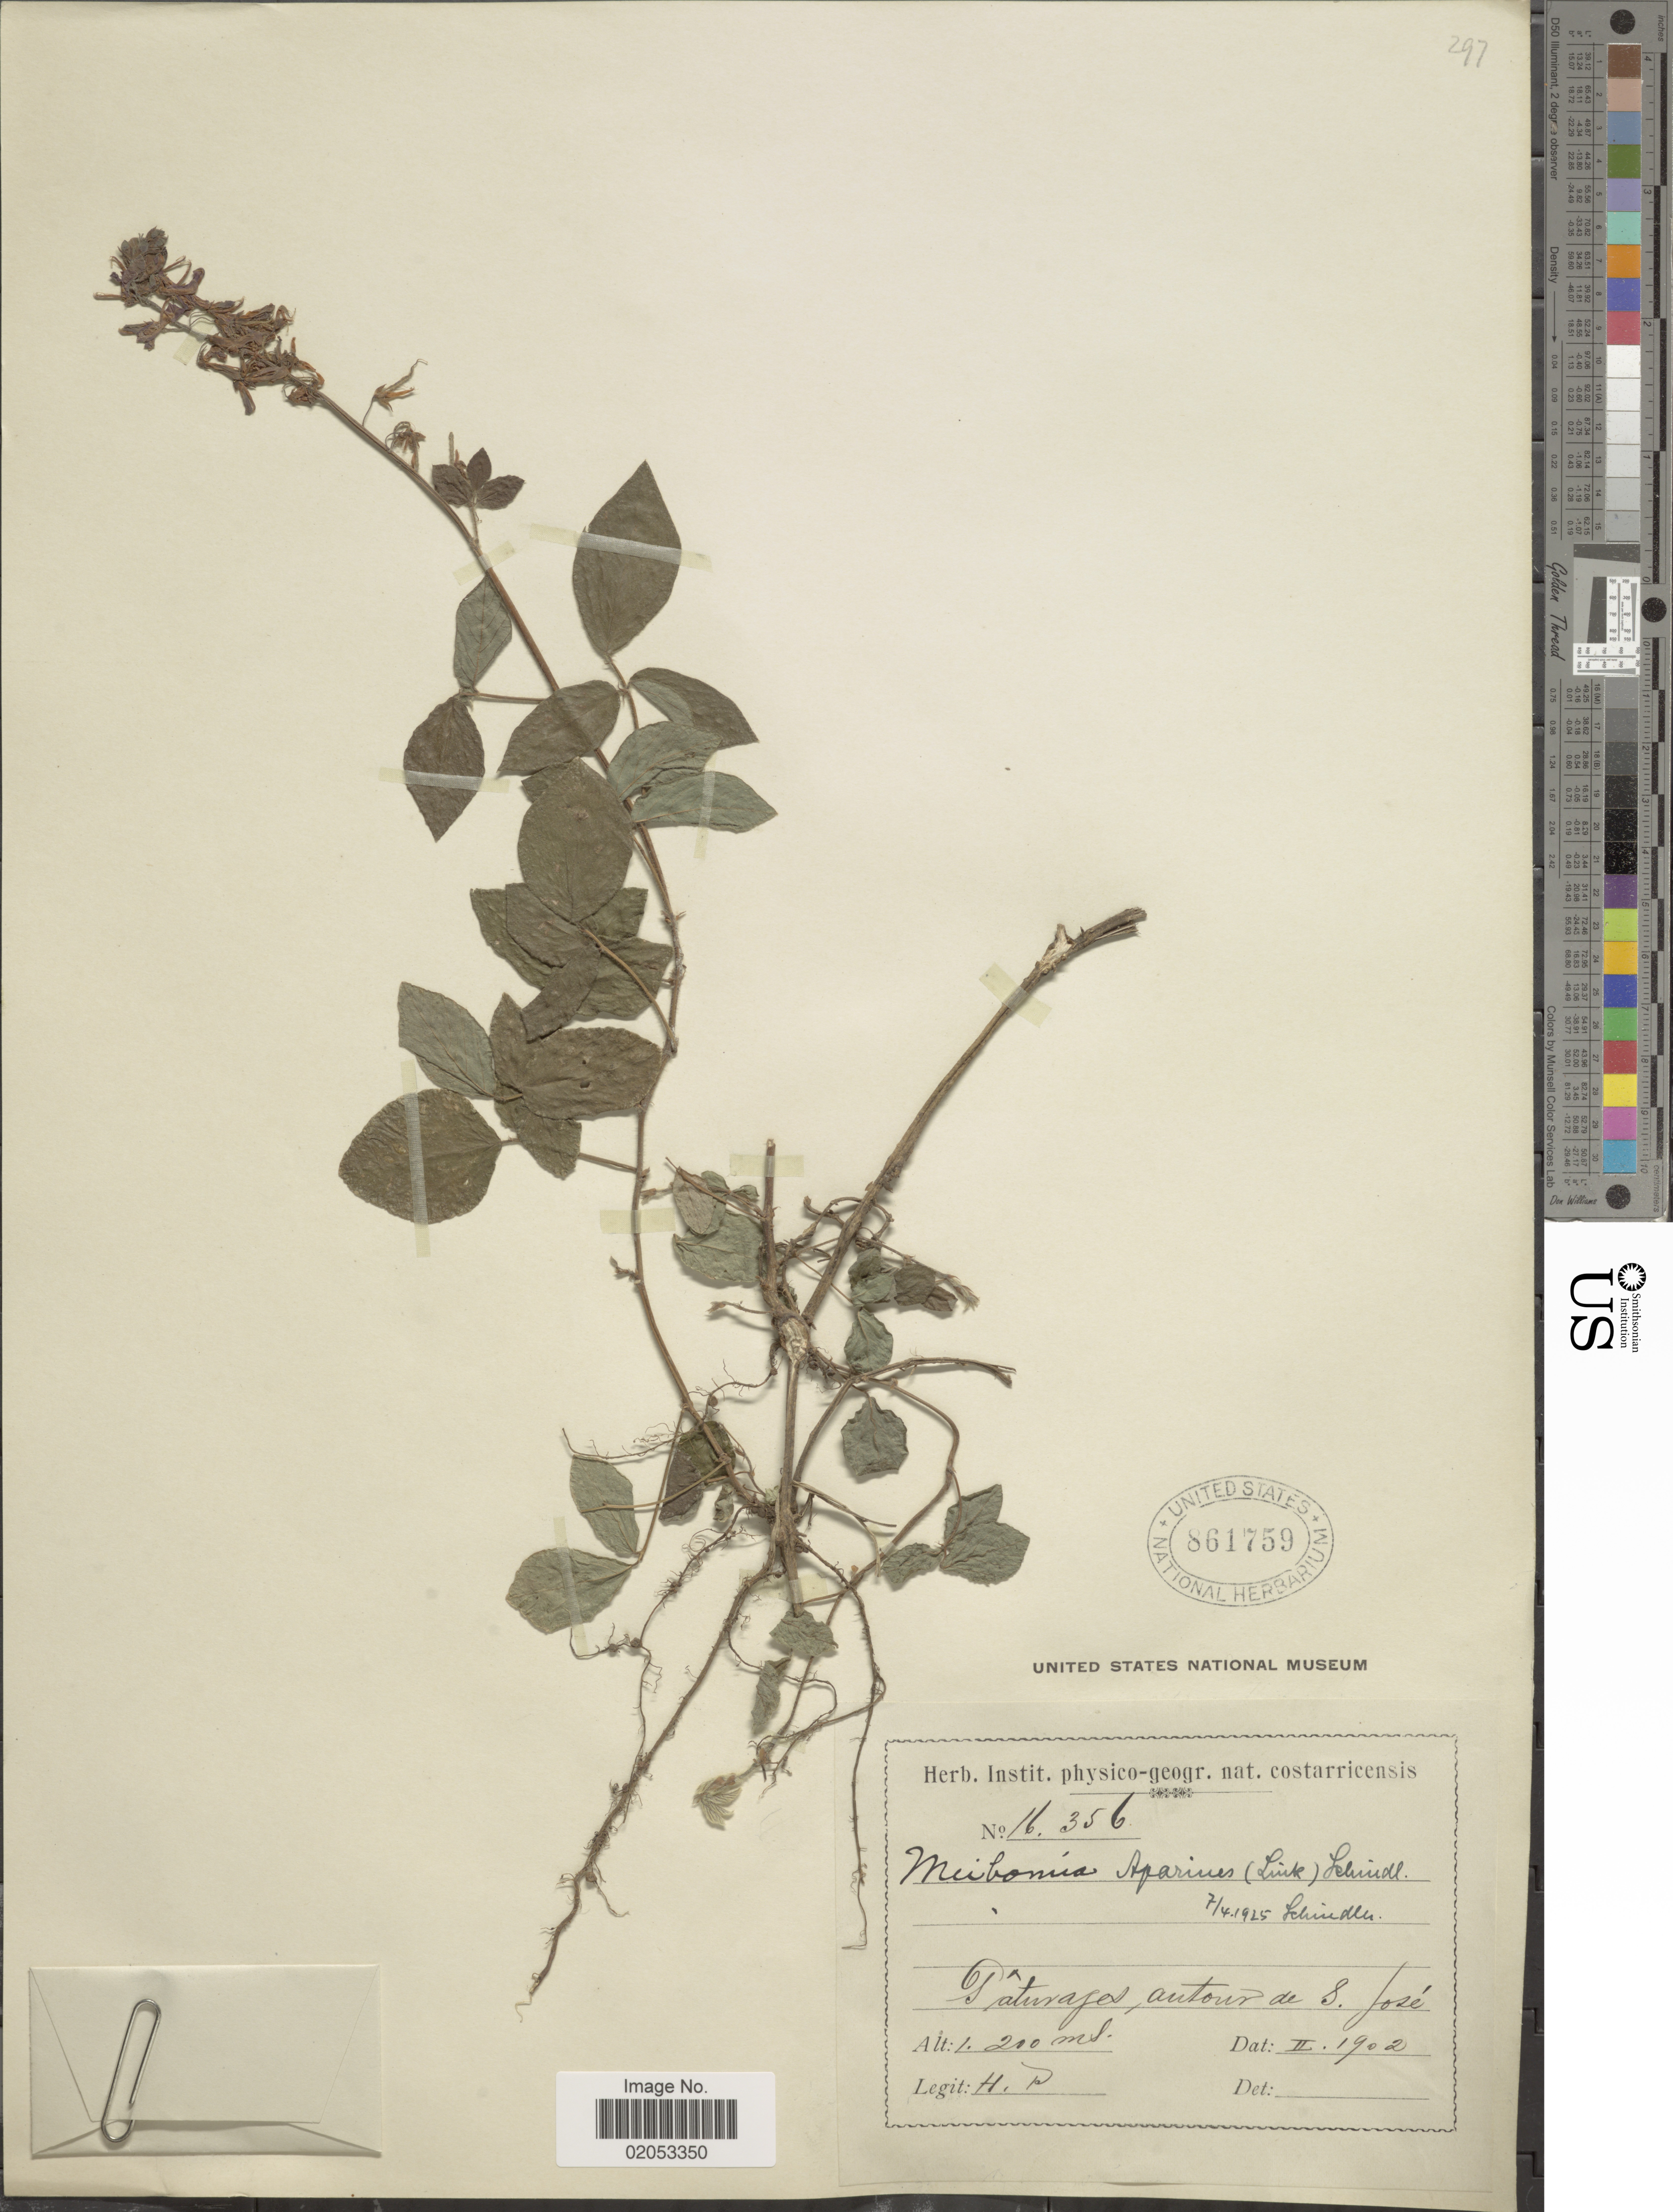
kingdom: Plantae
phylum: Tracheophyta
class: Magnoliopsida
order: Fabales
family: Fabaceae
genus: Desmodium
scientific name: Desmodium aparines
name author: (Link) DC.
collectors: H. P.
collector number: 16356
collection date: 1902-02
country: Costa Rica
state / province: San José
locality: Paturages, autour de S. Jose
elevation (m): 1200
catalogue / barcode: US 861759